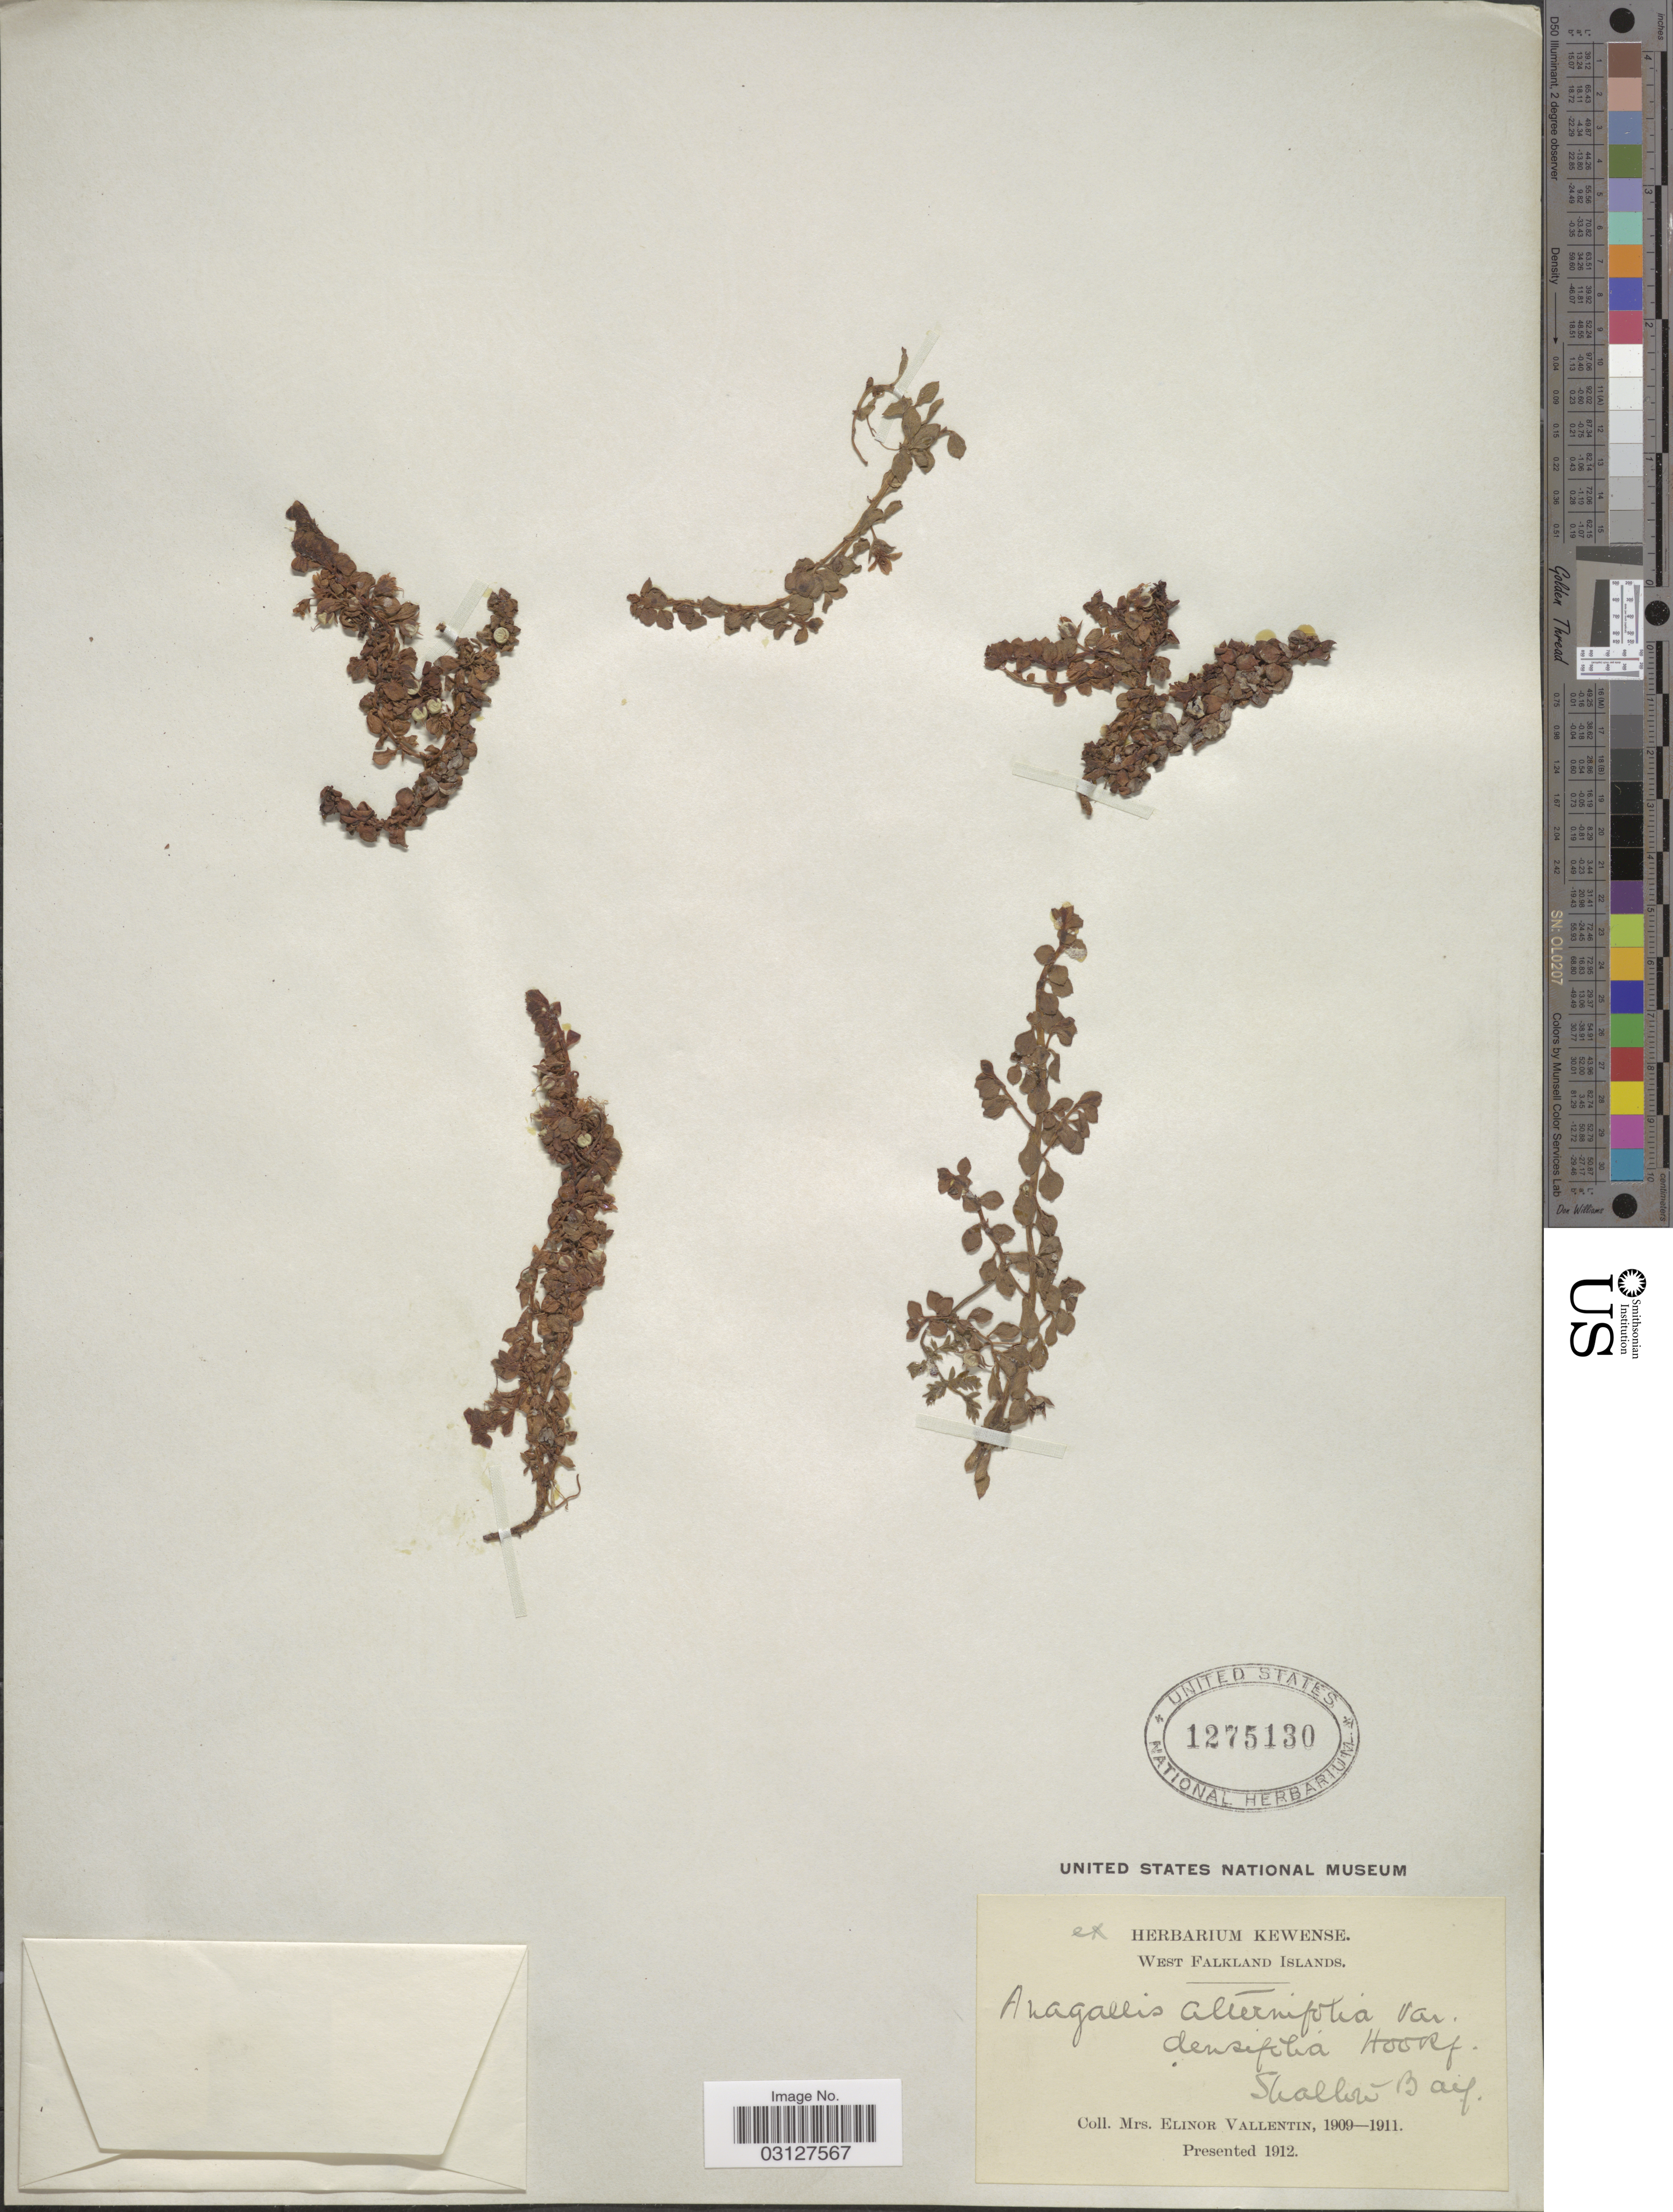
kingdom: Plantae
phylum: Tracheophyta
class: Magnoliopsida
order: Ericales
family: Primulaceae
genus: Anagallis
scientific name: Anagallis alternifolia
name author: Cav.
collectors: E. Vallentin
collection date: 1900/1911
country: Falkland Islands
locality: West Falkland Islands. Shallow Bay.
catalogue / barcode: US 1275130